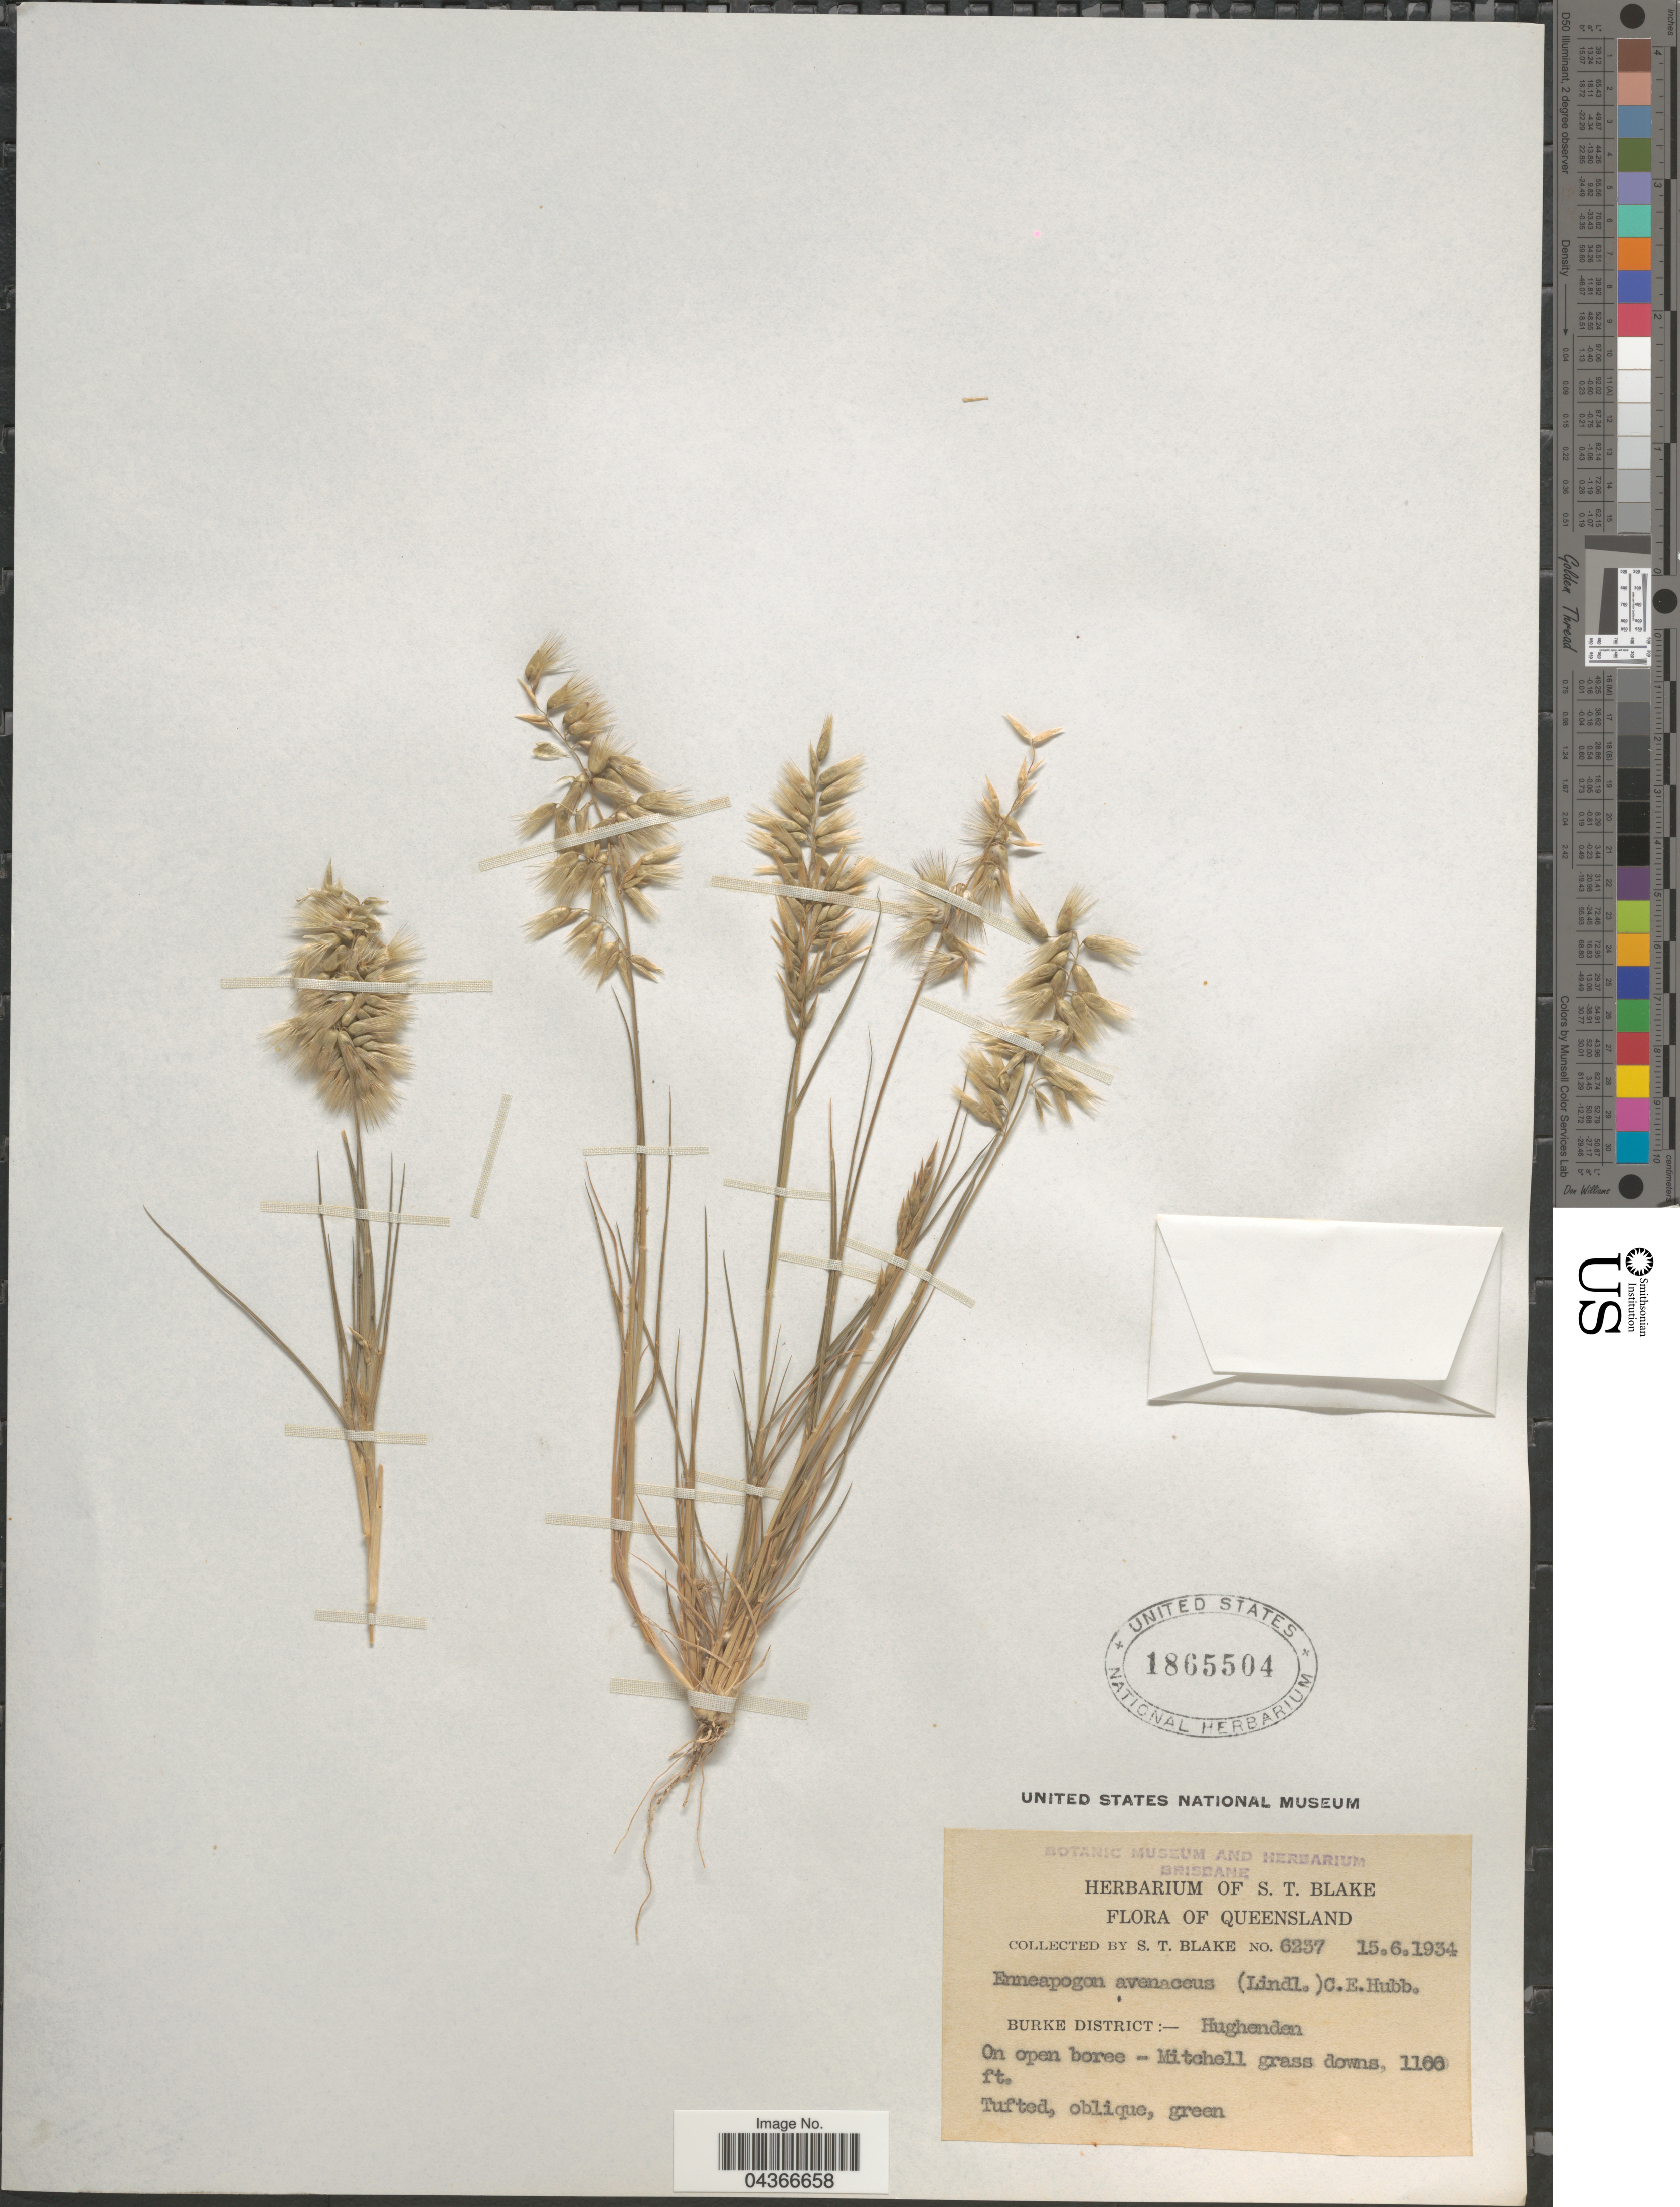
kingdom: Plantae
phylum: Tracheophyta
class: Liliopsida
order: Poales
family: Poaceae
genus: Enneapogon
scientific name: Enneapogon avenaceus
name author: (Lindl.) C.E. Hubb.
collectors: S. T. Blake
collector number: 6237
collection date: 1934-06-15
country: Australia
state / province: Queensland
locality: Burke District:- Hughenden.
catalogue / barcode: US 1865504